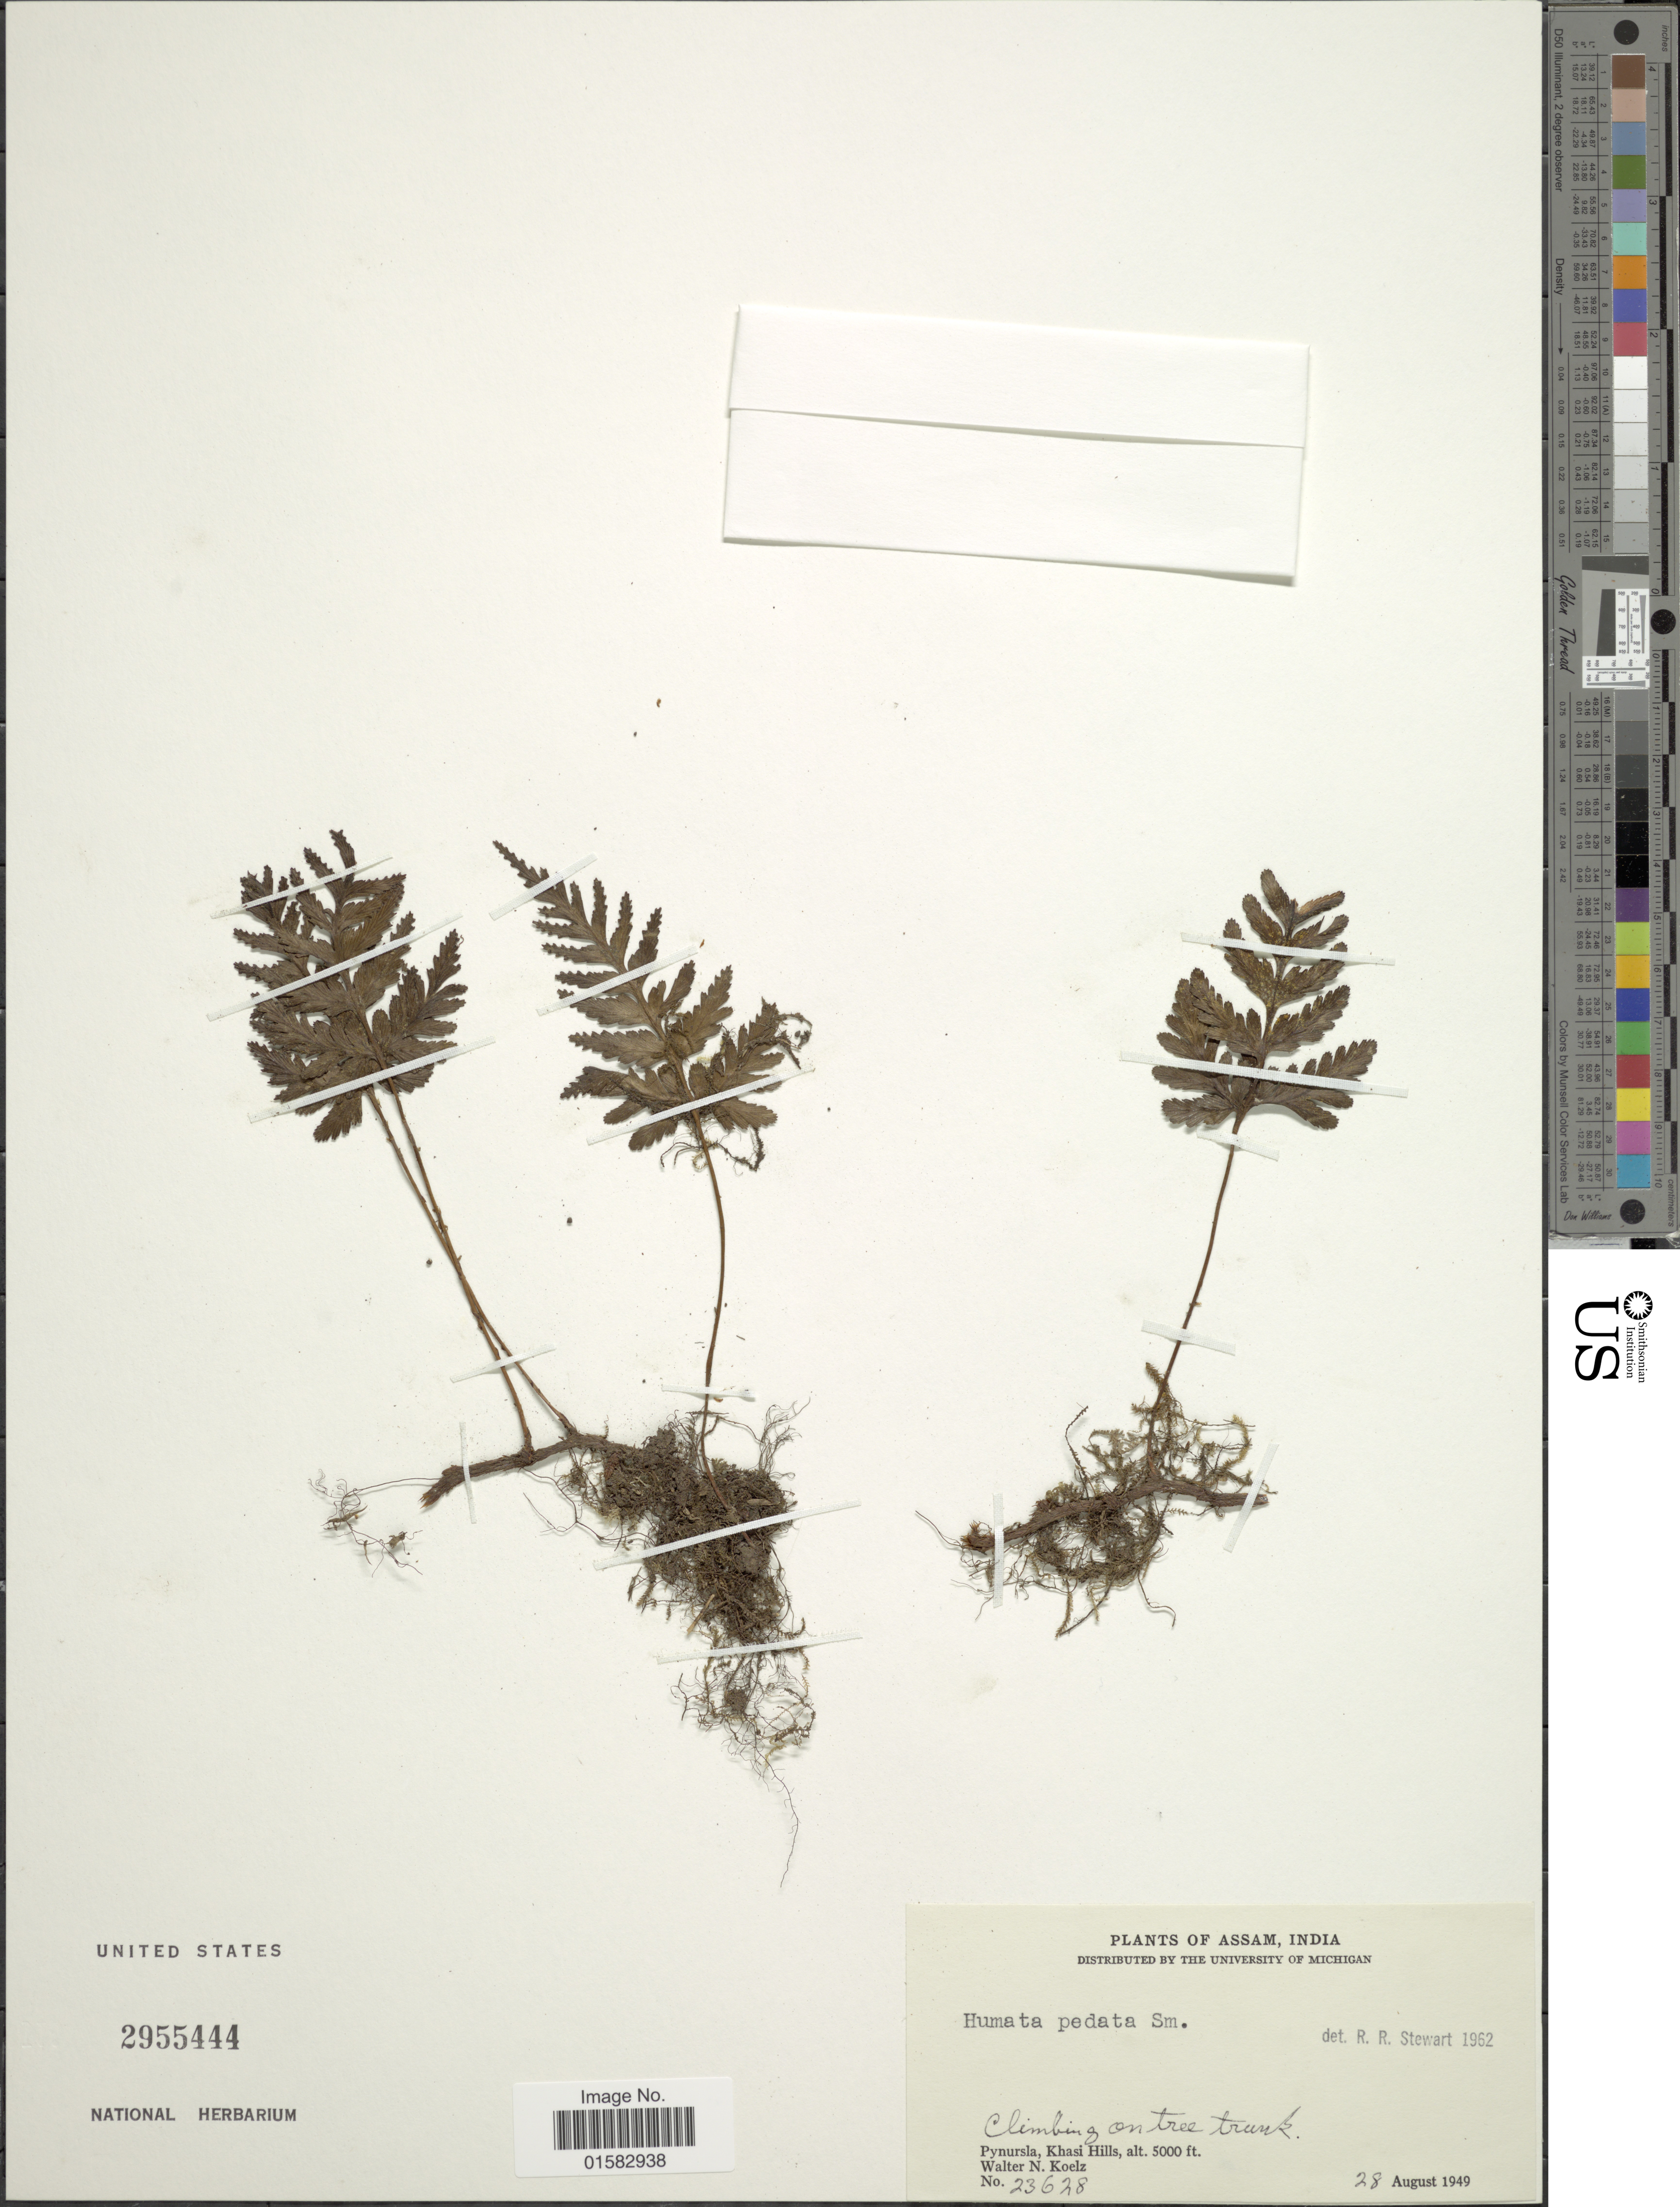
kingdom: Plantae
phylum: Tracheophyta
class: Polypodiopsida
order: Polypodiales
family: Davalliaceae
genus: Davallia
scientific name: Davallia repens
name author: (L. f.) Kuhn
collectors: W. N. Koelz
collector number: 23628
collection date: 1949-08-28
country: India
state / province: Meghalaya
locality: Pynursla, Khasi Hills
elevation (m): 1524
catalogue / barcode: US 2955444